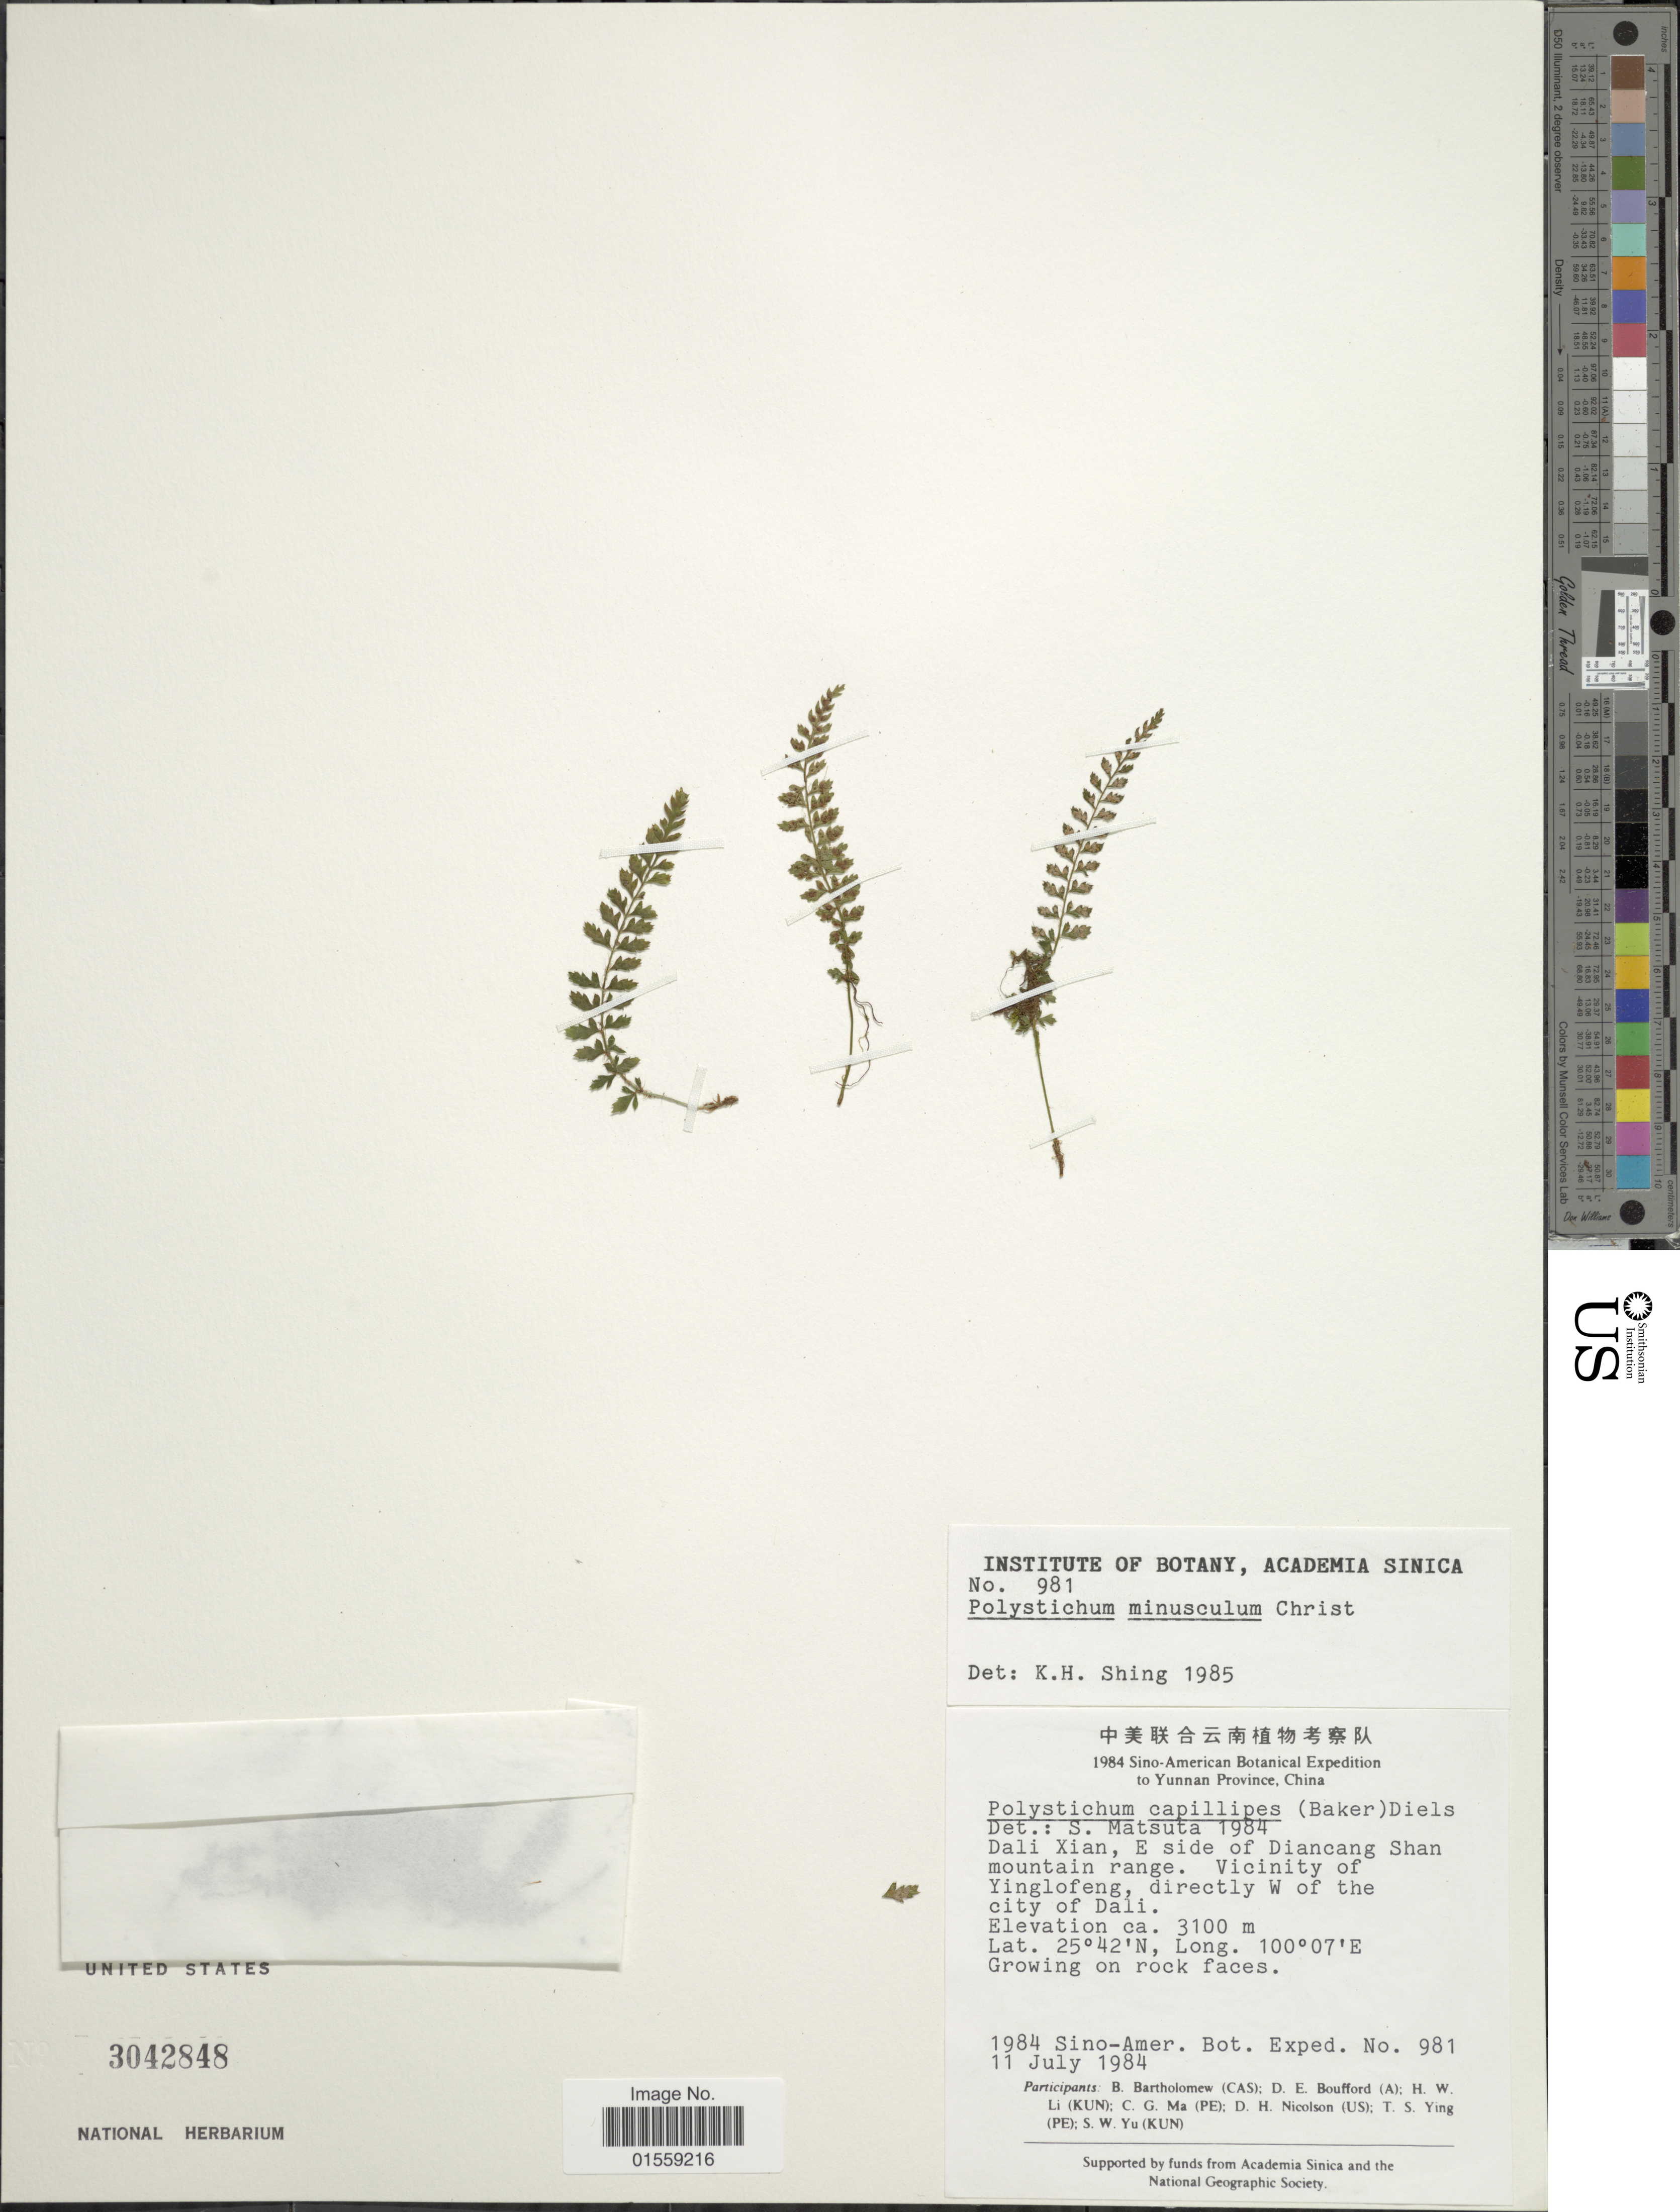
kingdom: Plantae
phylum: Tracheophyta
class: Polypodiopsida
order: Polypodiales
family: Dryopteridaceae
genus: Polystichum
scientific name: Polystichum minusculum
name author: Christ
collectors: Sino-Amer. Bot. Exped. 1984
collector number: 981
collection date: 1984-07-11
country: China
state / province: Yunnan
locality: Yunnan Province, China, Dali Xian, E side of Diancang Shan mountain range. Vicinity of Yinglofeng, directly W of the city of Dali.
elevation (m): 3100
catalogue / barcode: US 3042848